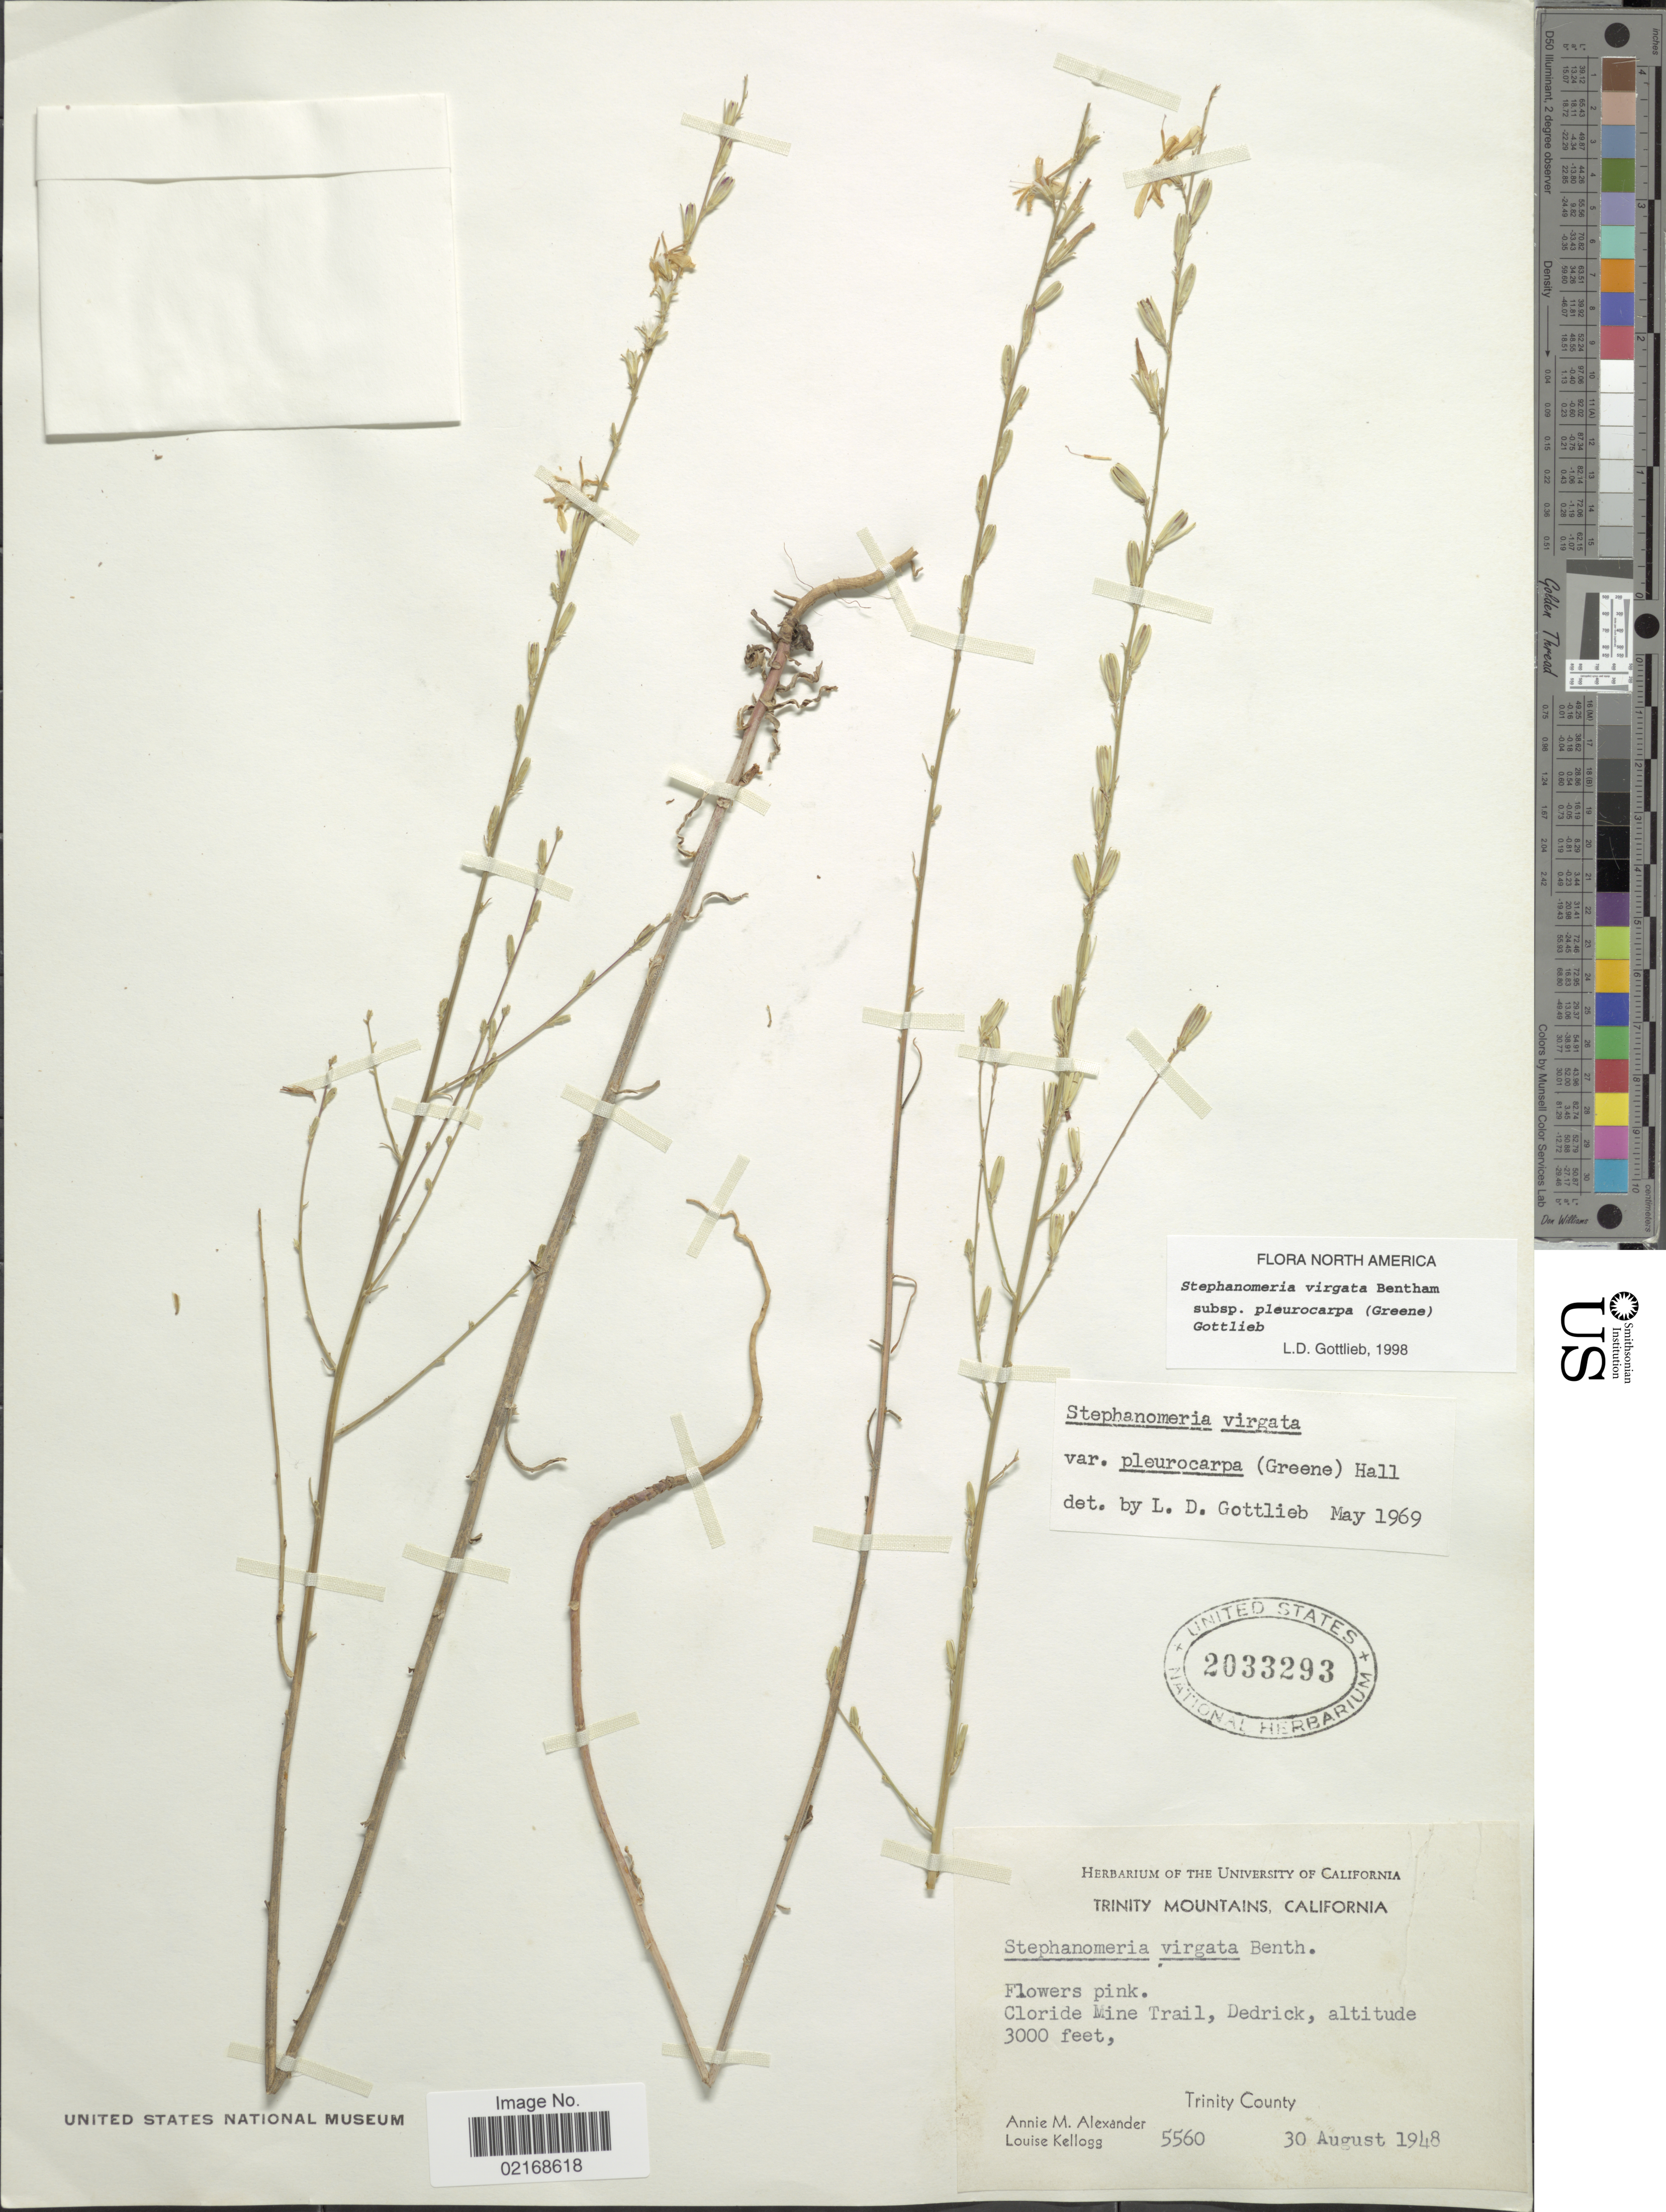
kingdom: Plantae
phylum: Tracheophyta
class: Magnoliopsida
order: Asterales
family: Asteraceae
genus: Stephanomeria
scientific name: Stephanomeria virgata subsp. pleurocarpa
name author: (Greene) Gottlieb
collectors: A. M. Alexander & L. Kellogg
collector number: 5560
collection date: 1948-08-30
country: United States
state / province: California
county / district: Trinity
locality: Trinity Mountains, Cloride Mine Trail, Dedrick, Trinity County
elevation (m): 914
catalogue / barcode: US 2033293